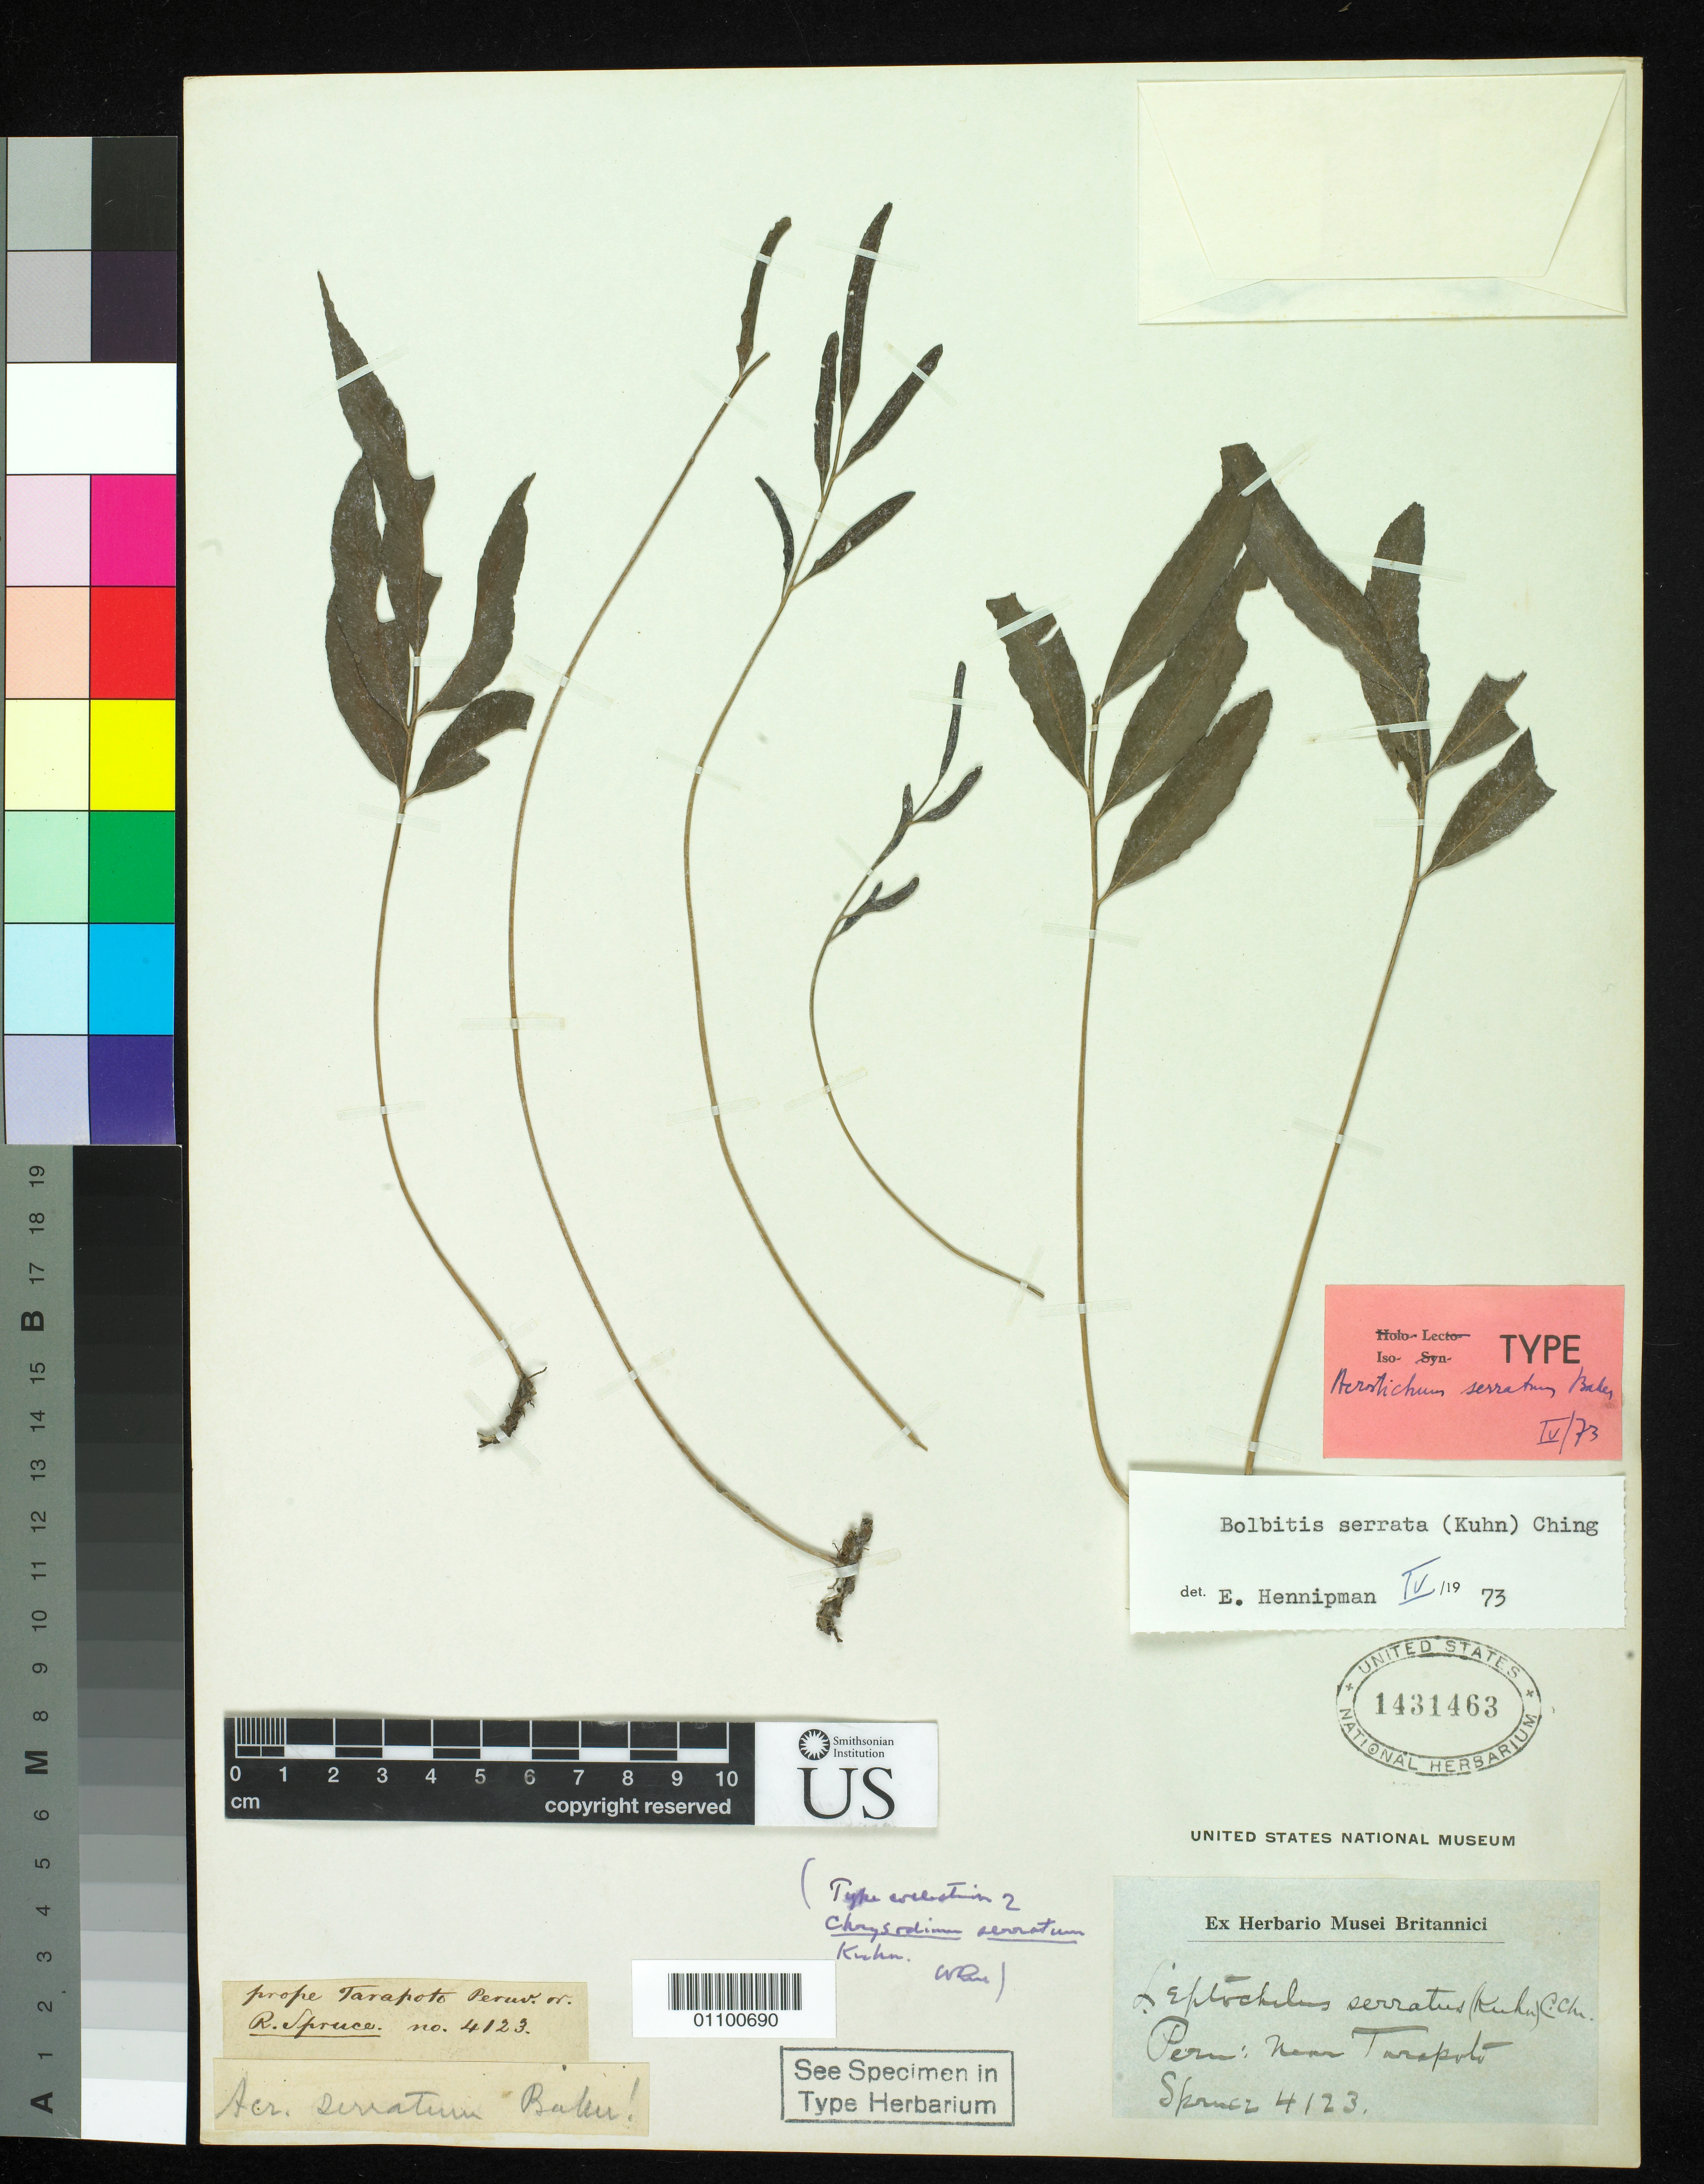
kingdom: Plantae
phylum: Tracheophyta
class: Polypodiopsida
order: Polypodiales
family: Pteridaceae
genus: Chrysodium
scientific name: Chrysodium serratum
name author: Kuhn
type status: Type Collection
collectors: R. Spruce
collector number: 4123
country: Peru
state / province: San Martín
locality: Near Tarapoto.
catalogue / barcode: US 1431463